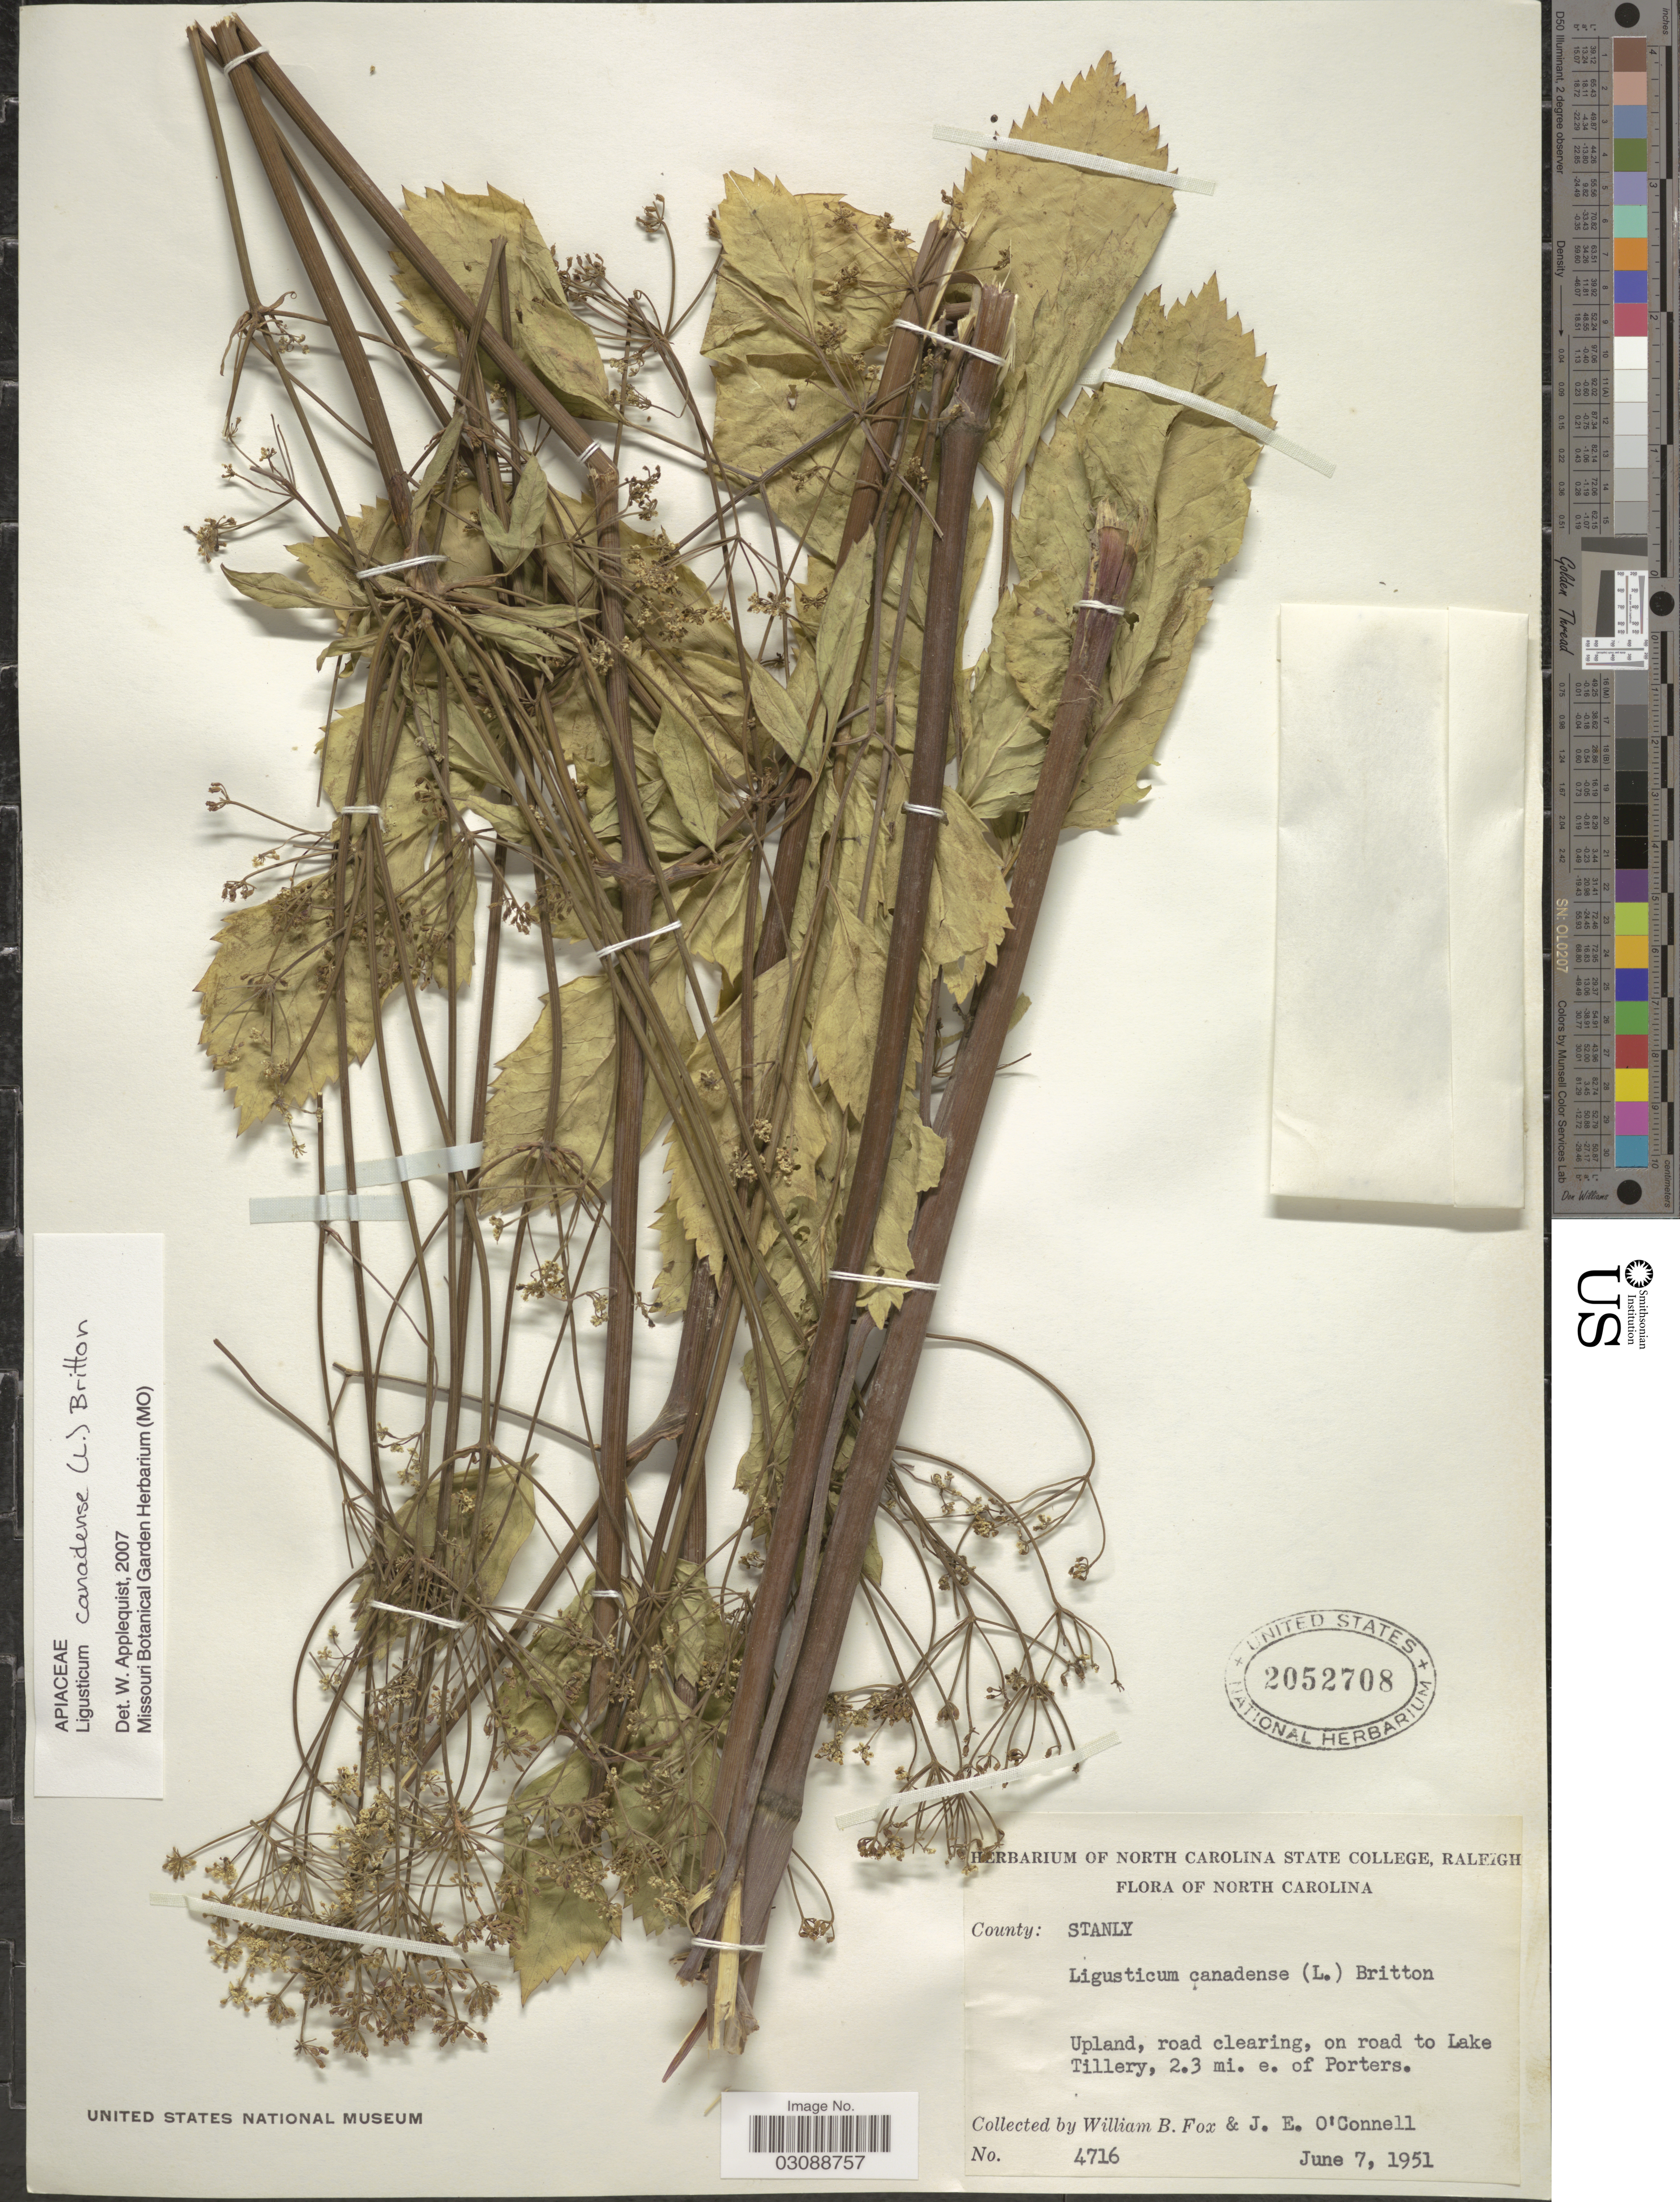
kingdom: Plantae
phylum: Tracheophyta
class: Magnoliopsida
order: Apiales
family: Apiaceae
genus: Ligusticum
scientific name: Ligusticum canadense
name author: (L.) Britton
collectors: W. Fox & J. O'Connell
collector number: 4716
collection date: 1951-06-07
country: United States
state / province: North Carolina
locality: County: Stanly. Upland, road clearing, on road to Lake Tillery, 2.3 mi. e. of Porters.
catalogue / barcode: US 2052708